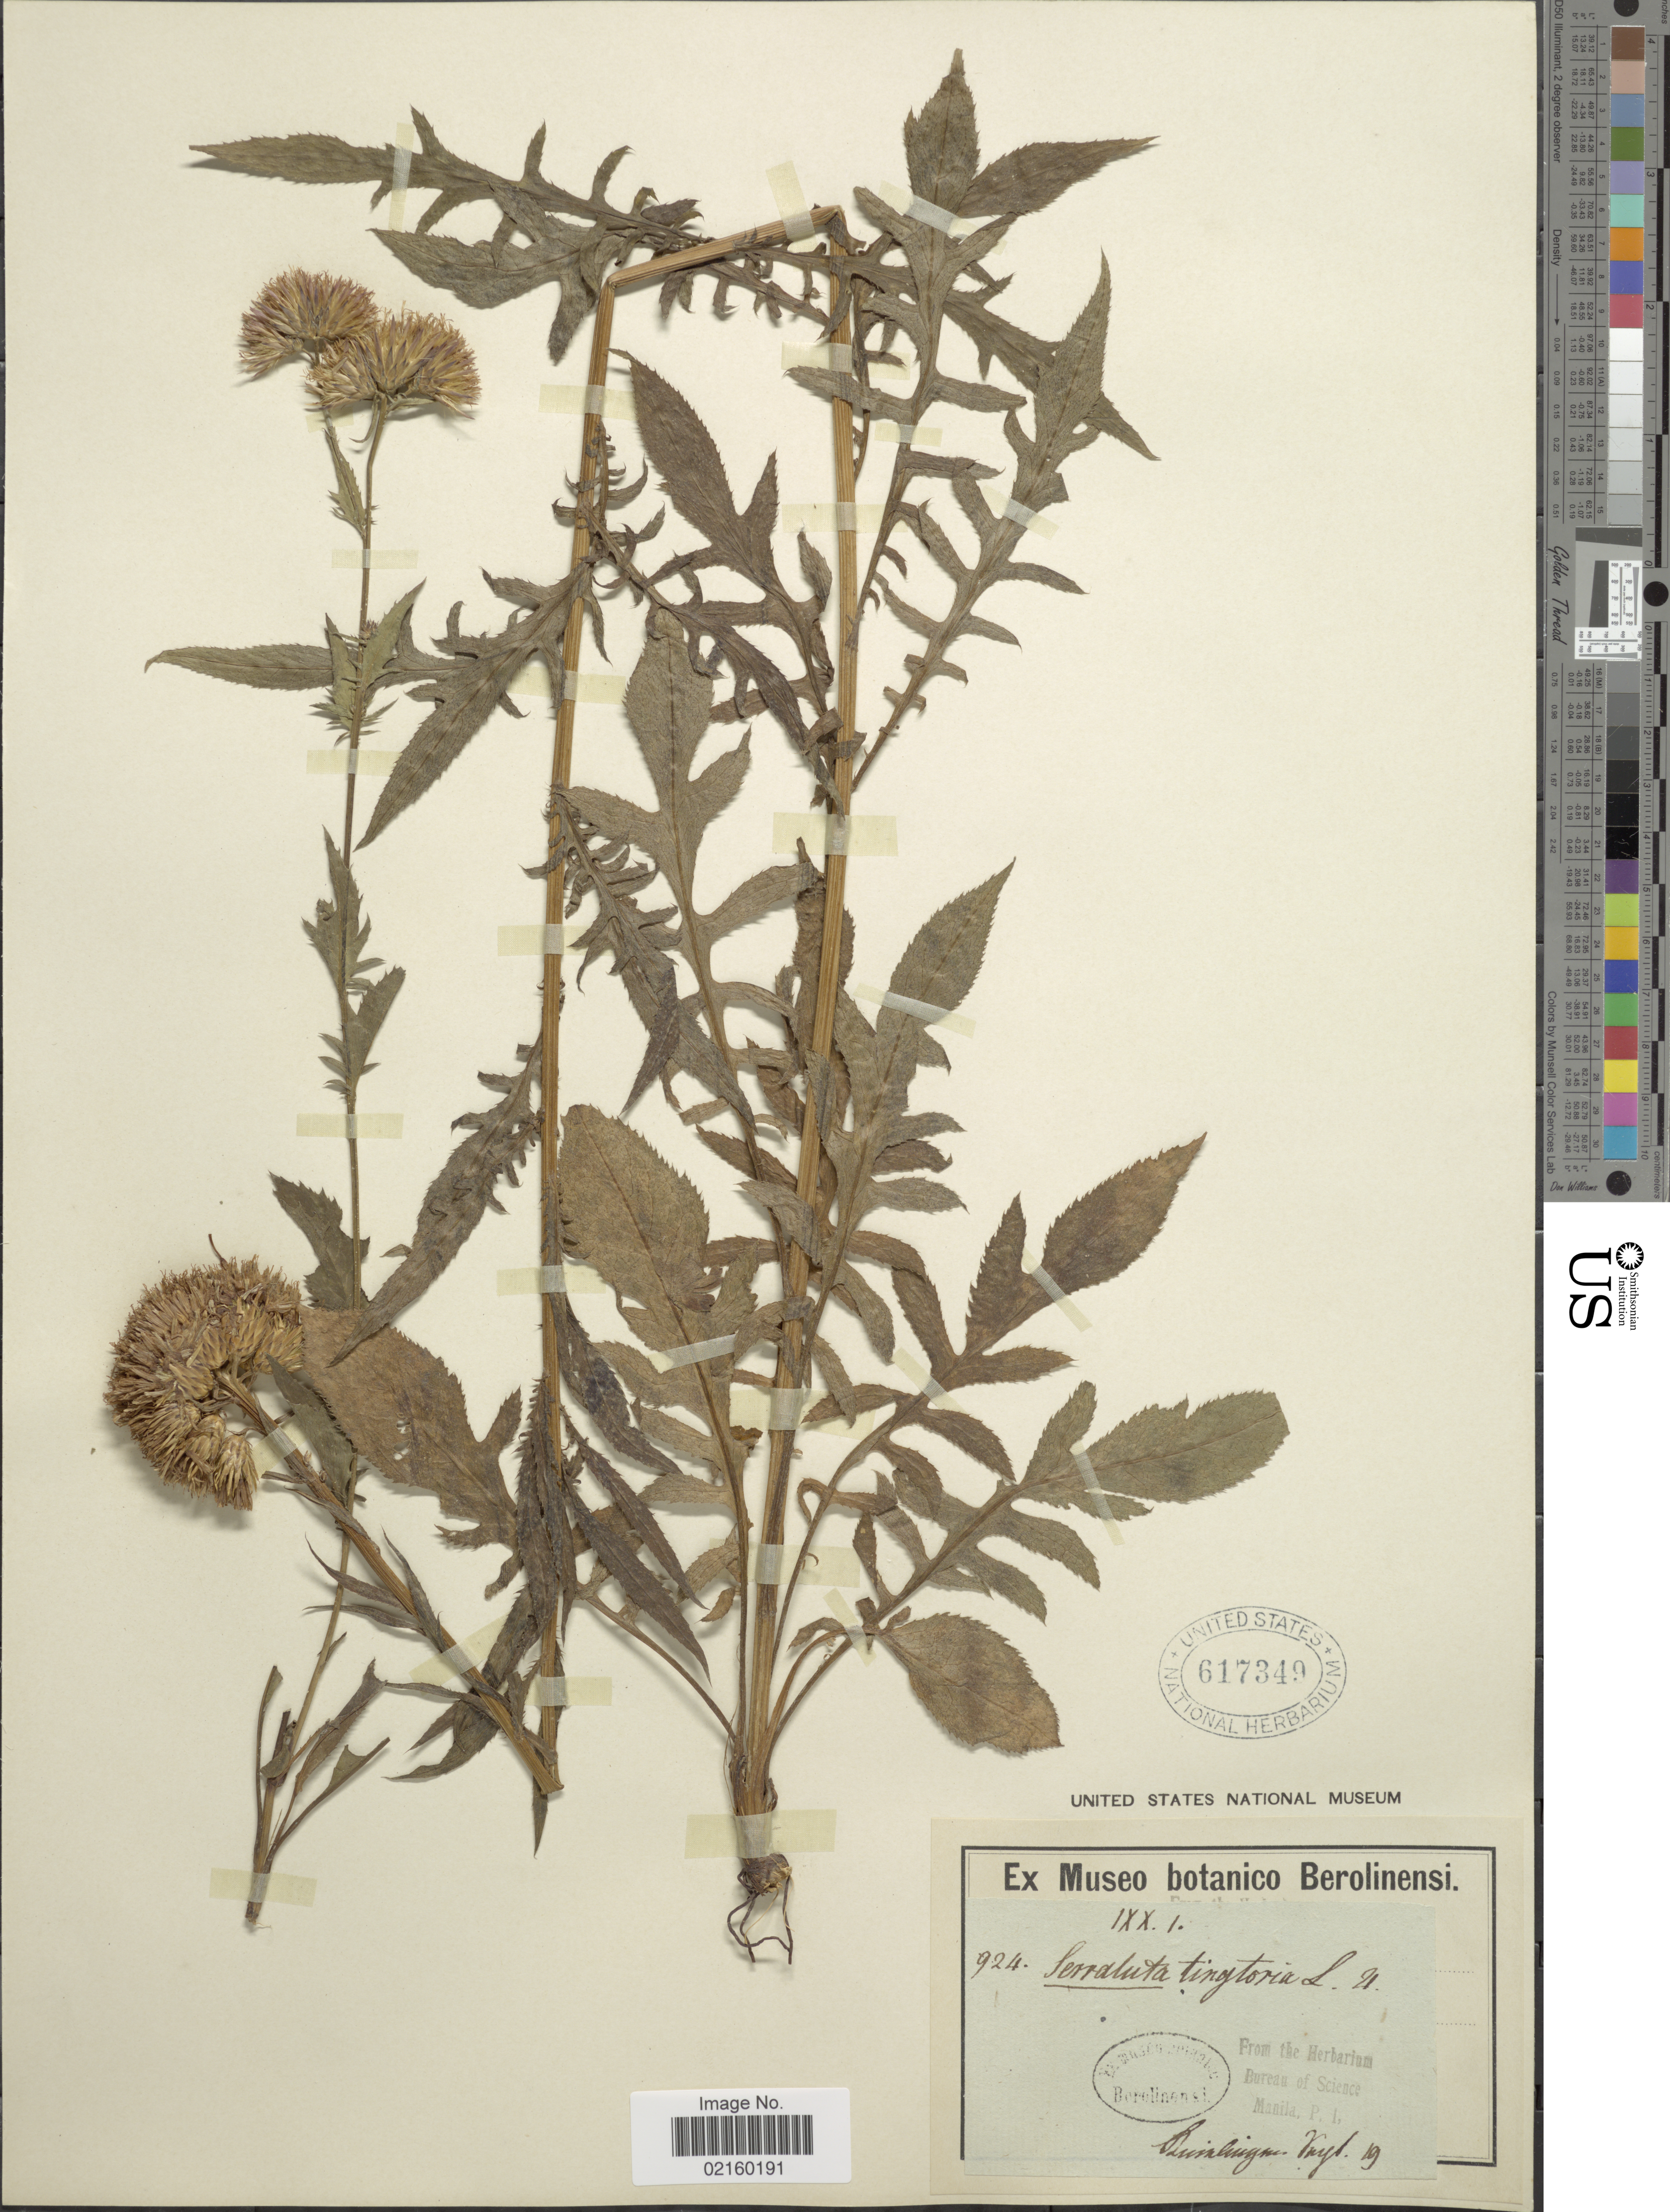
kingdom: Plantae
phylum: Tracheophyta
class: Magnoliopsida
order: Asterales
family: Asteraceae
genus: Serratula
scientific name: Serratula tinctoria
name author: L.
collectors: Luizlingen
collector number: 924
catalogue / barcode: US 617349